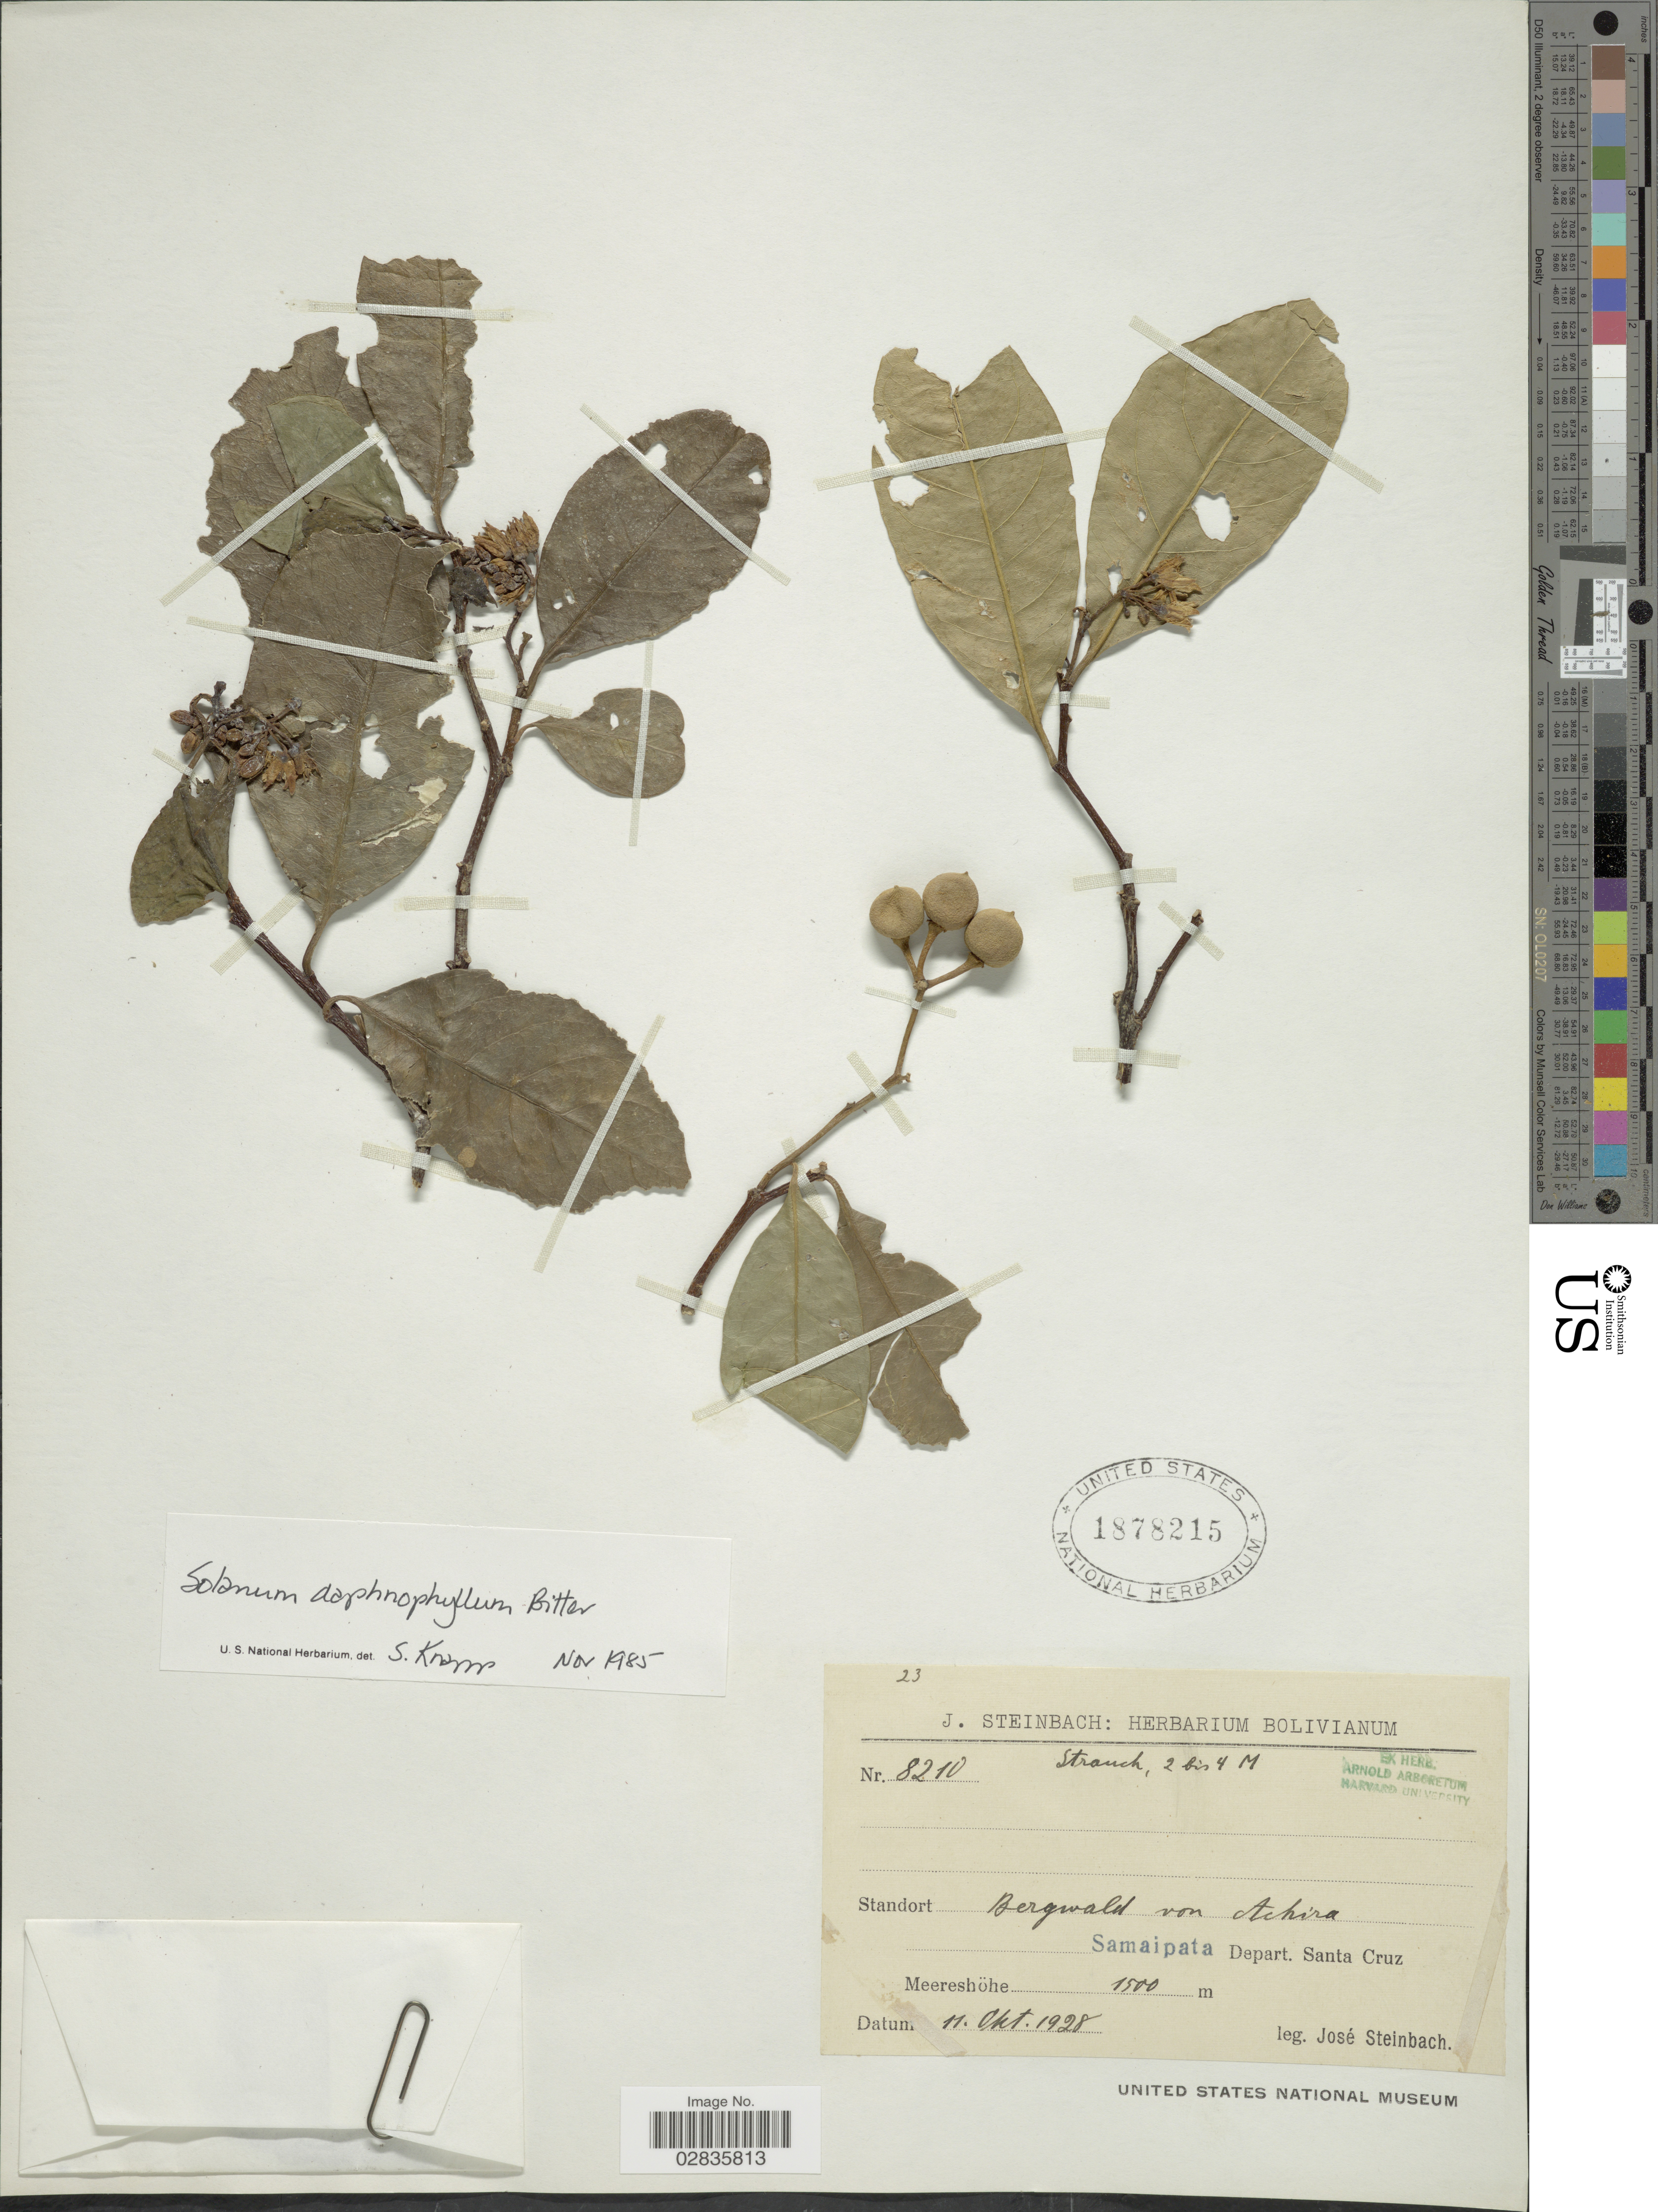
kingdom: Plantae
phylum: Tracheophyta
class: Magnoliopsida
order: Solanales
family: Solanaceae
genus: Solanum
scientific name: Solanum daphnophyllum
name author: Bitter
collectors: J. Steinbach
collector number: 8210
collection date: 1928-10-11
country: Bolivia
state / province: Santa Cruz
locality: Bergwald von Achira, Samaipata Depart. Santa Cruz.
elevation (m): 1500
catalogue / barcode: US 1878215